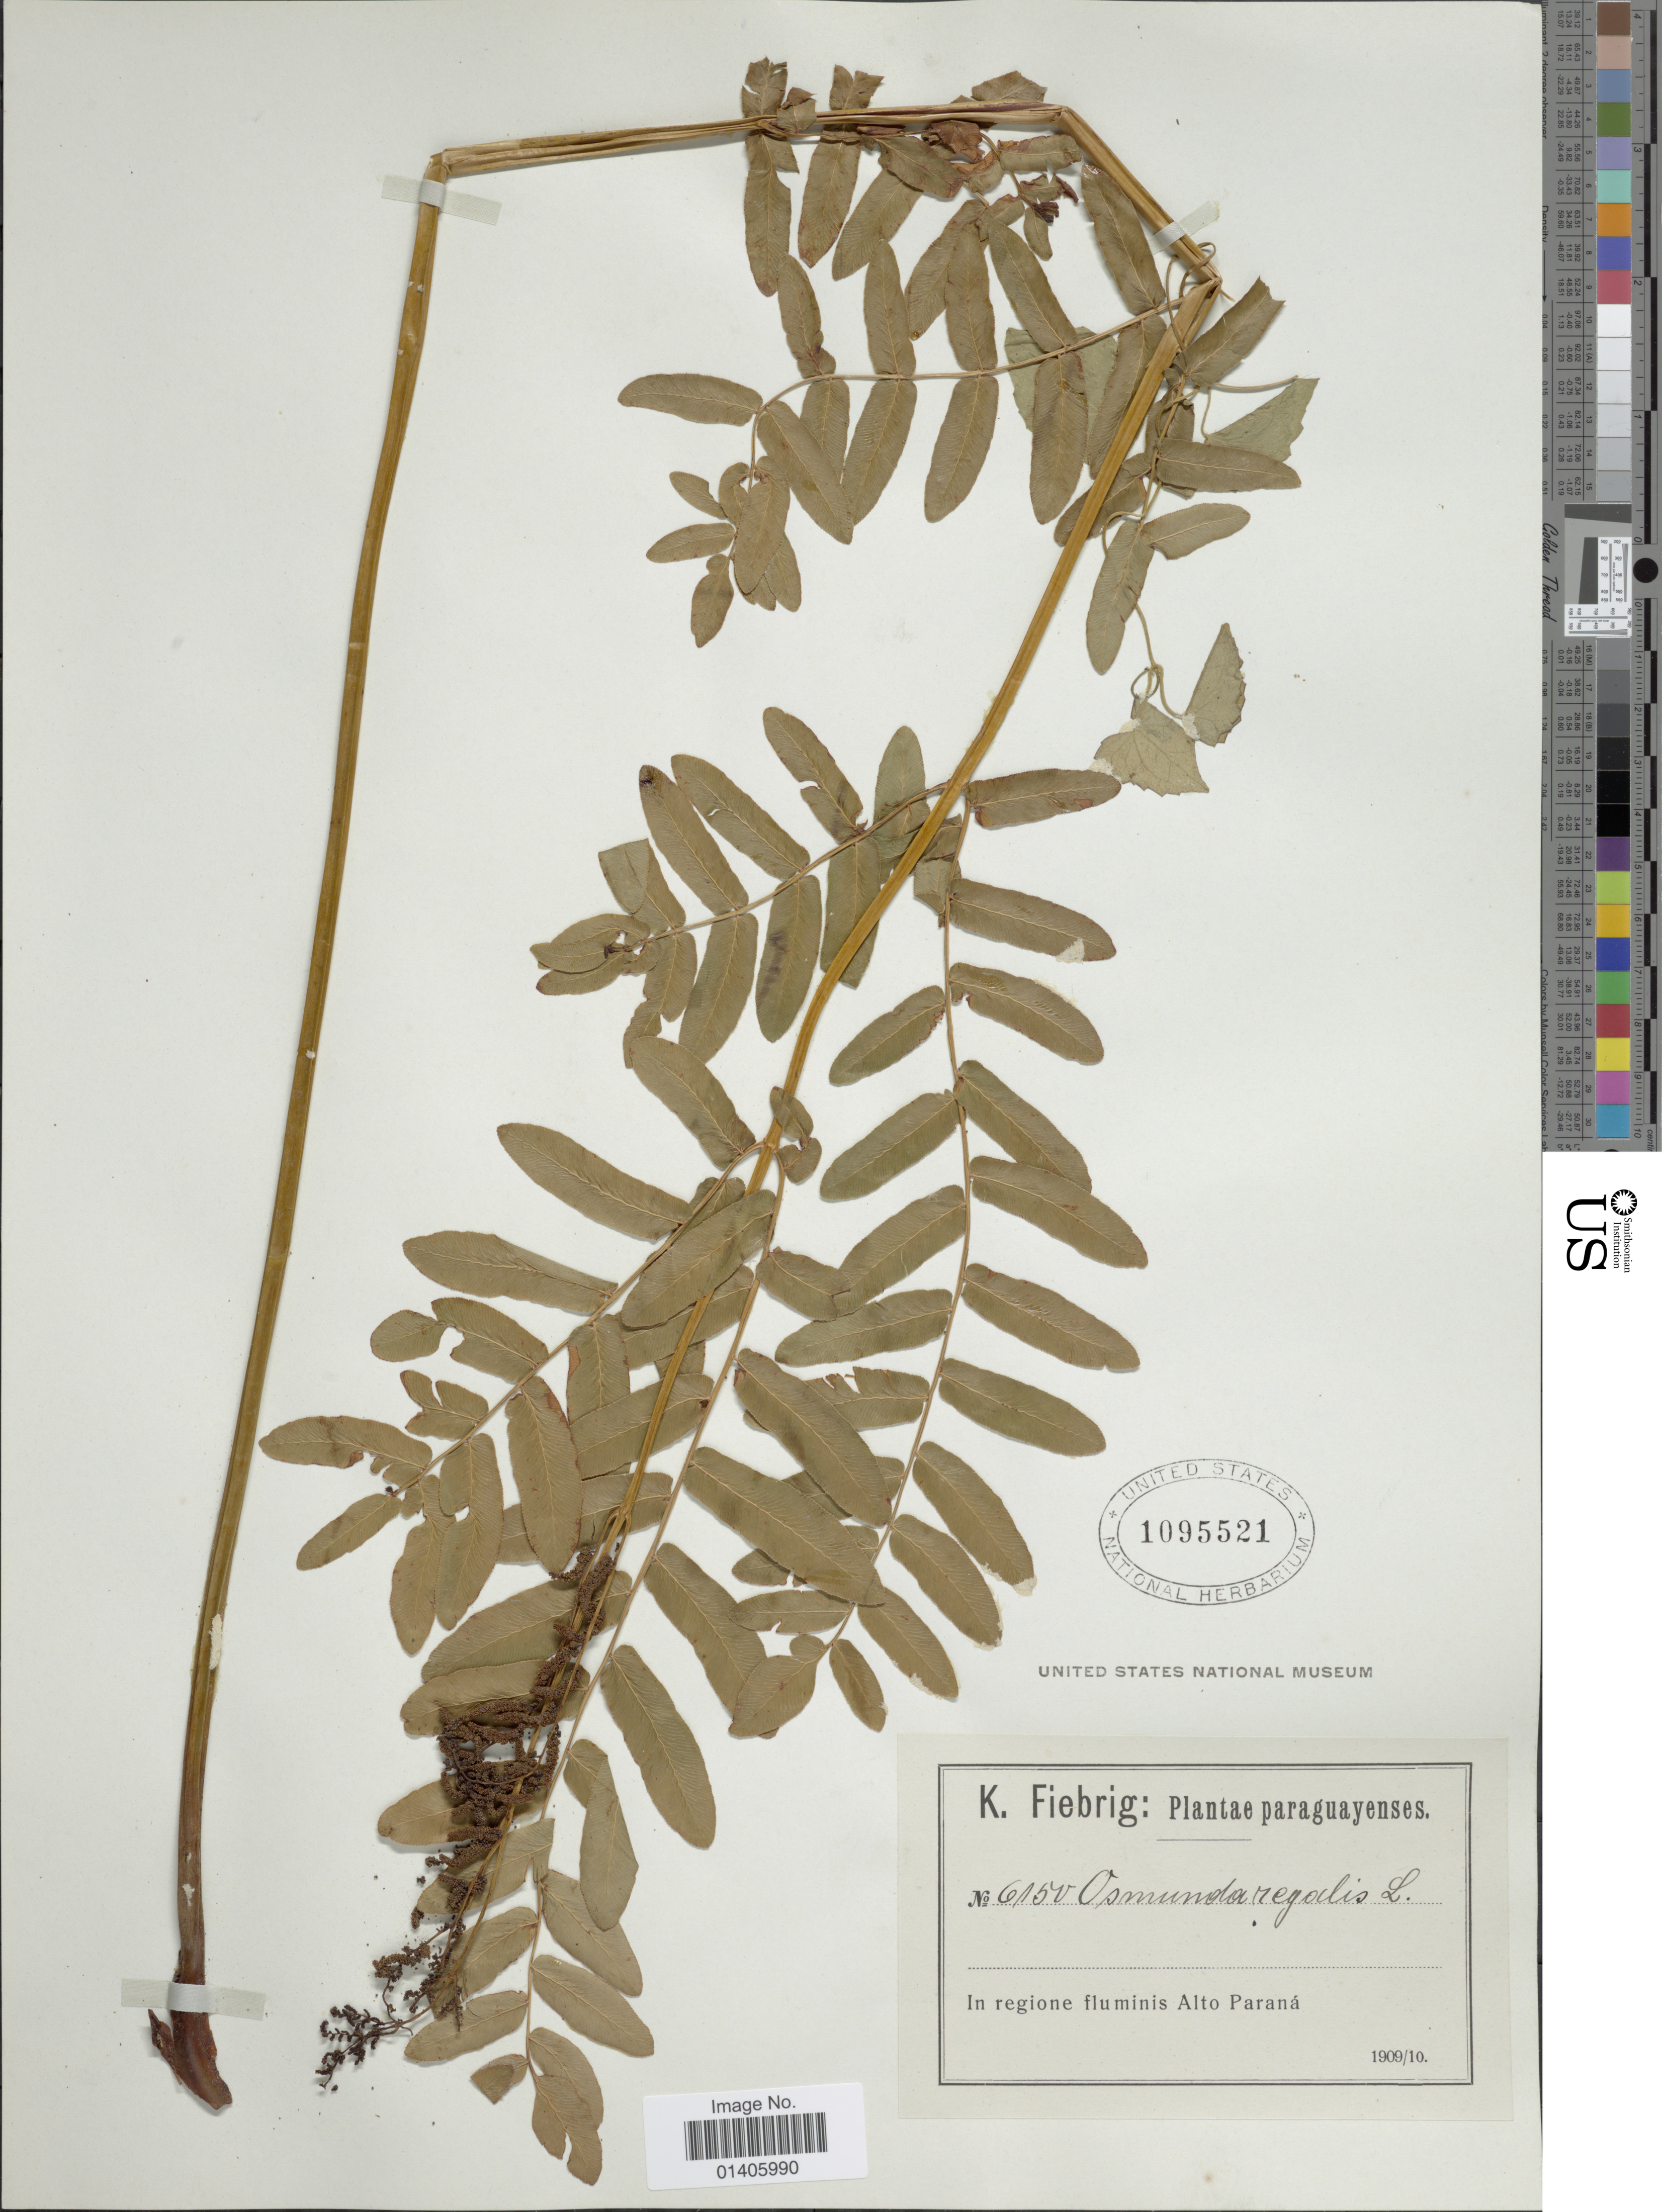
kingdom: Plantae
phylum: Tracheophyta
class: Polypodiopsida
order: Osmundales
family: Osmundaceae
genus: Osmunda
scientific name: Osmunda regalis var. palustris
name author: (Schrad.) C. Chr. ex Angely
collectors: K. Fiebrig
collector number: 6150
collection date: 1909/1910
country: Paraguay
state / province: Alto Parana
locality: In regione fluminis Alto Paraná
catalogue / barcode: US 1095521